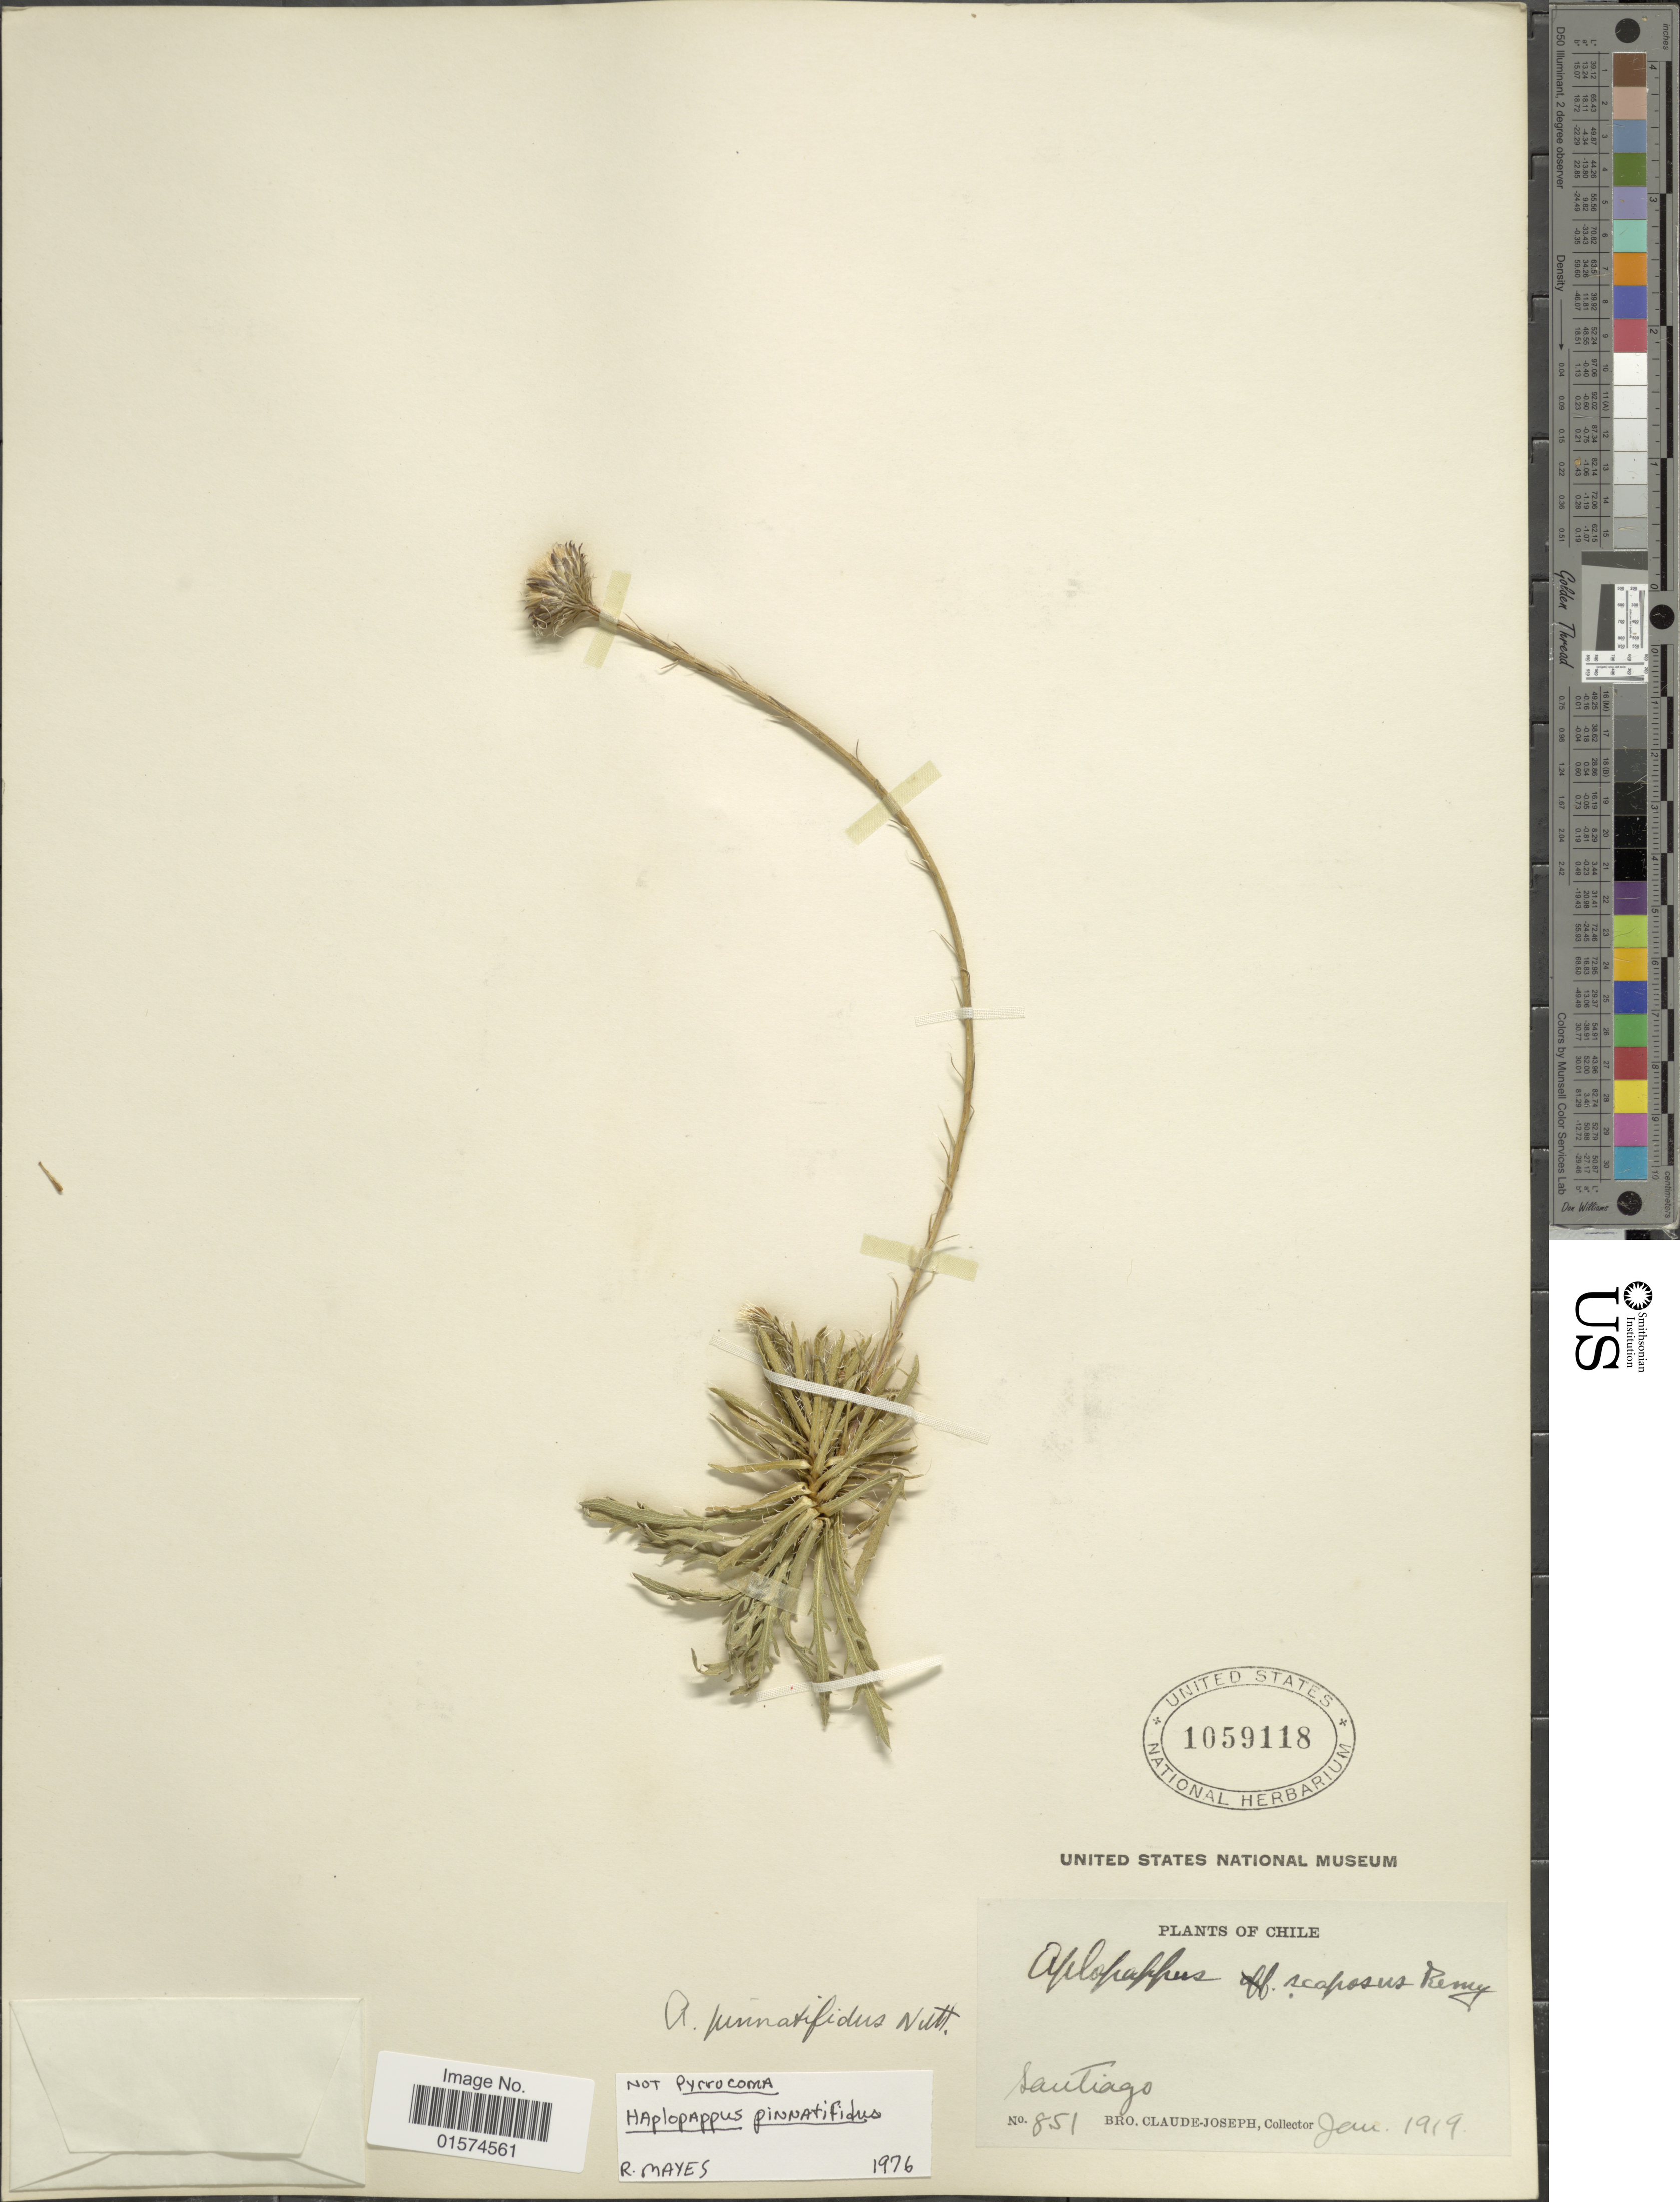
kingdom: Plantae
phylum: Tracheophyta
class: Magnoliopsida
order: Asterales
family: Asteraceae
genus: Haplopappus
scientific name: Haplopappus pinnatifidus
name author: Nutt.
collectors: Bro. Claude-Joseph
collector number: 851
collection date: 1919-01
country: Chile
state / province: Región Metropolitana (RM)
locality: Santiago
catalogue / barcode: US 1059118